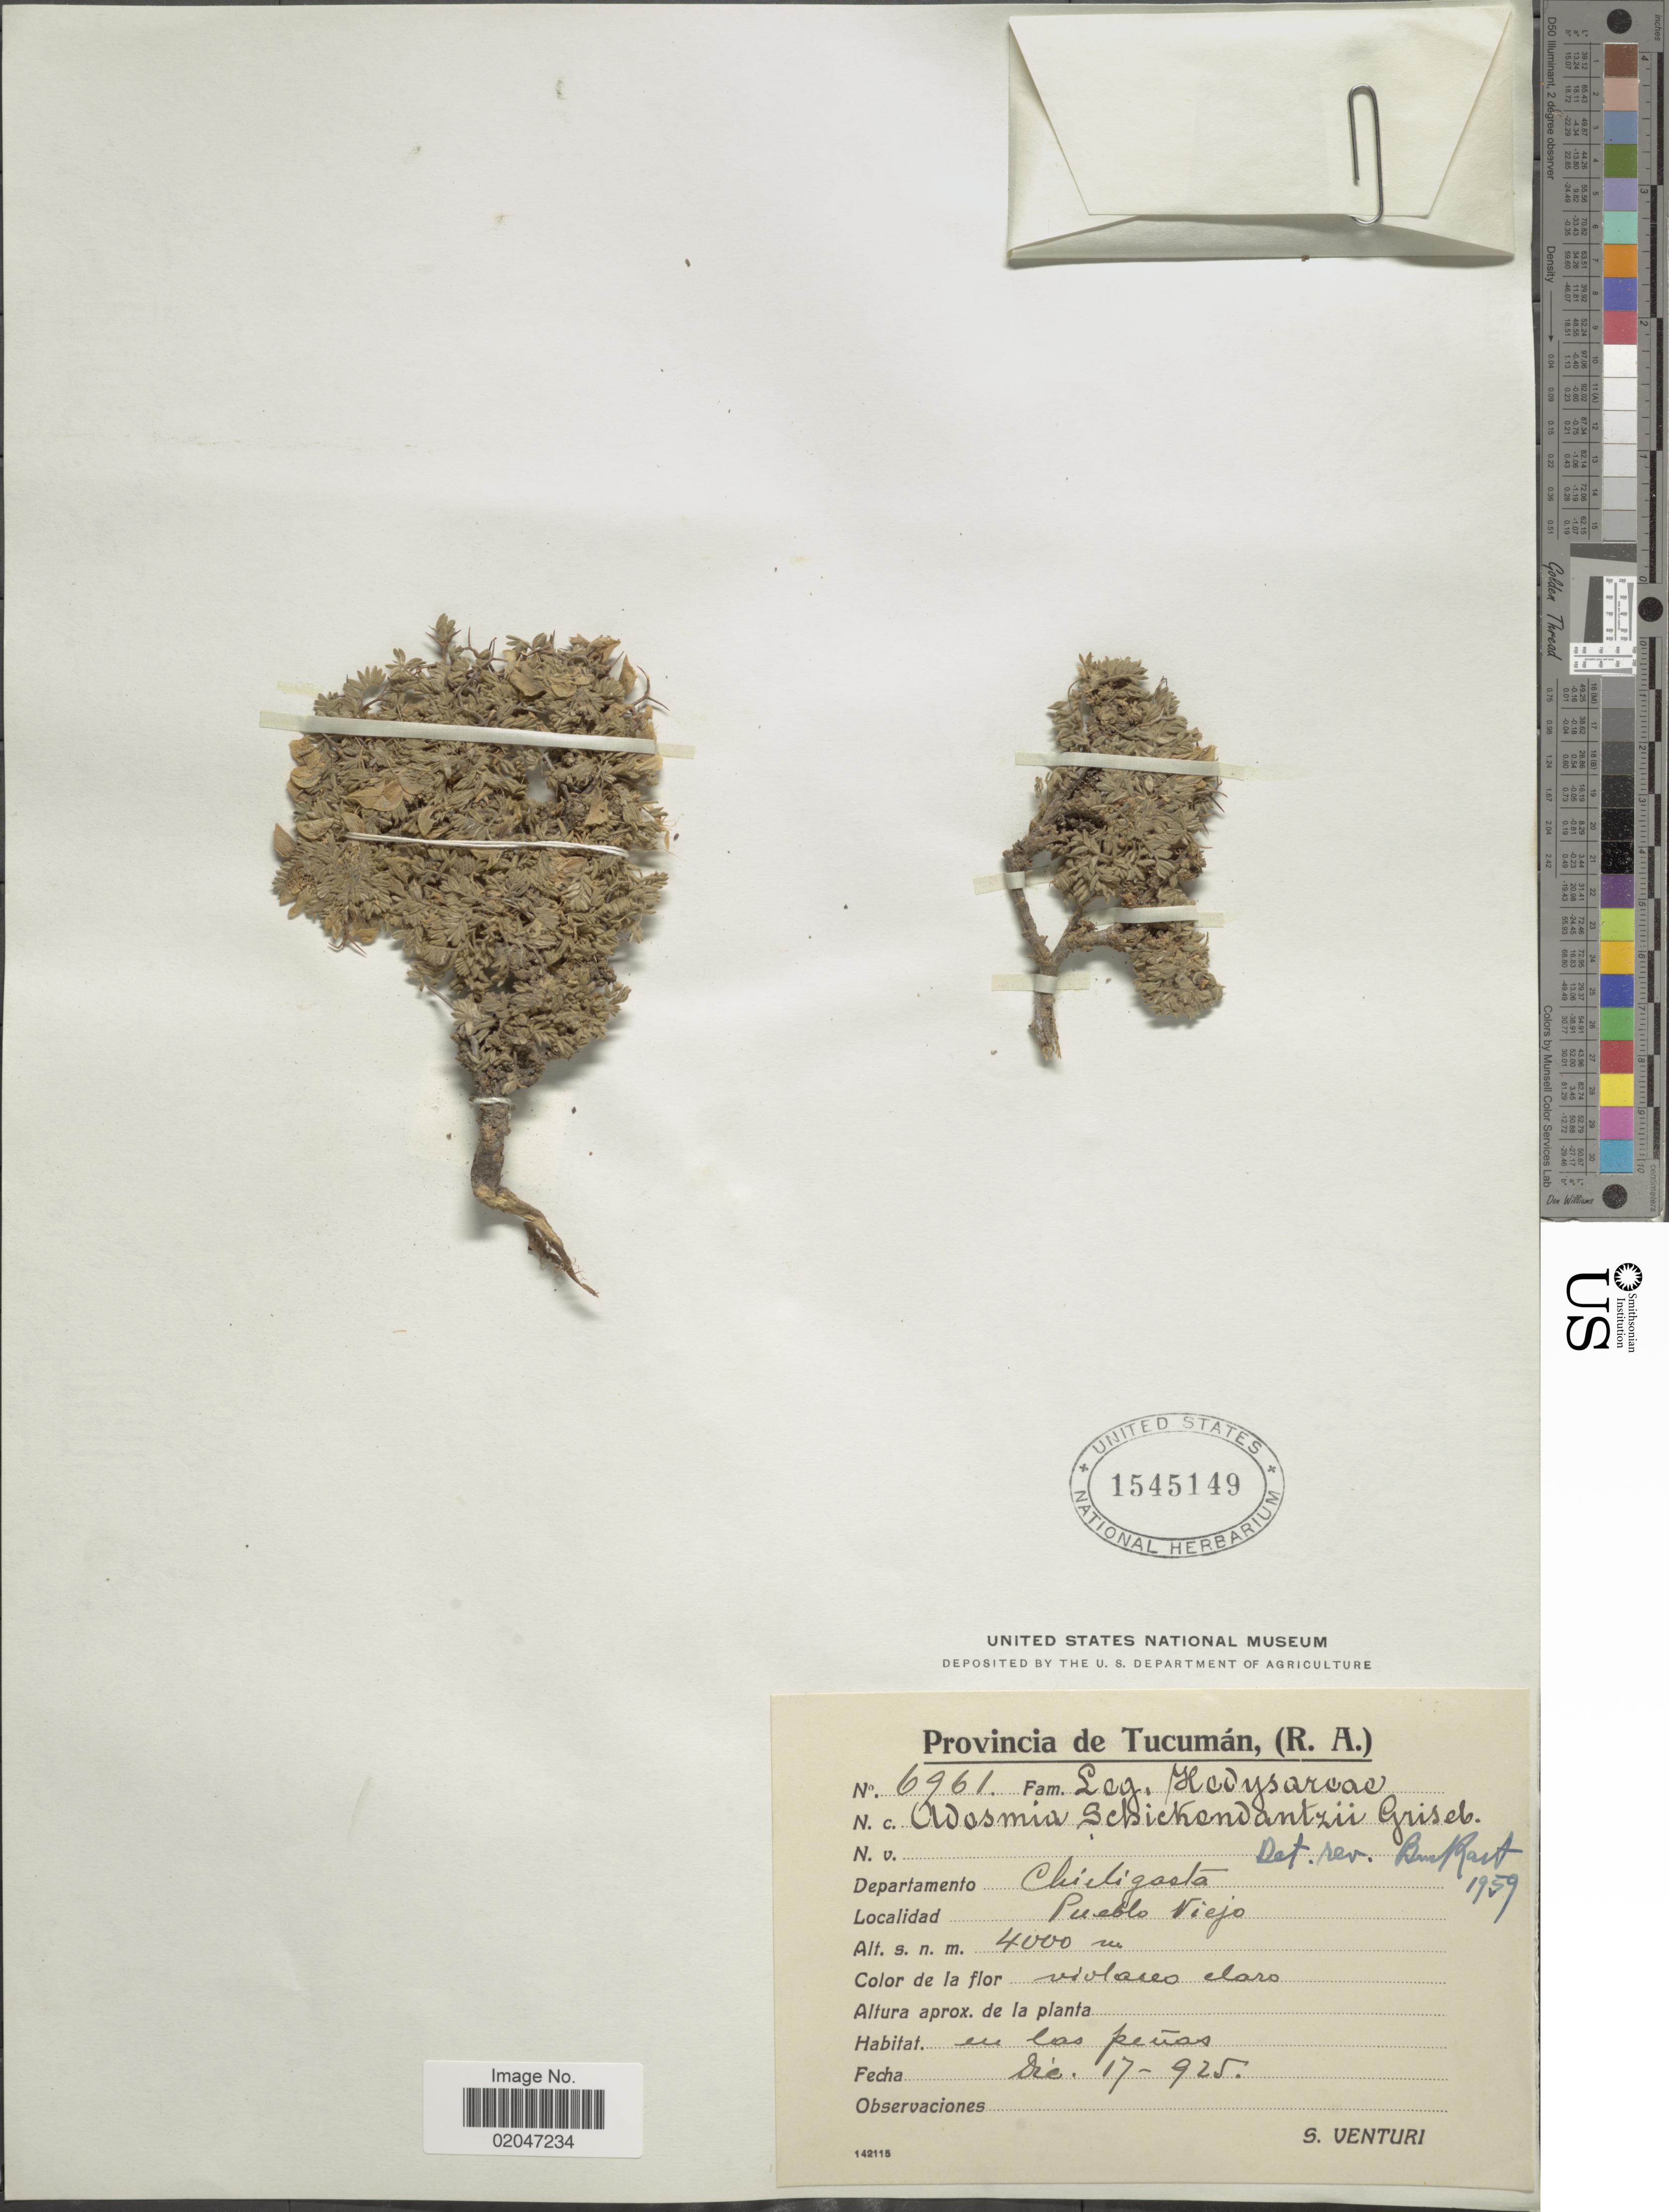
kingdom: Plantae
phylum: Tracheophyta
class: Magnoliopsida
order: Fabales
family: Fabaceae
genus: Adesmia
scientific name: Adesmia schickendantrii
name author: Griseb.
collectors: S. Venturi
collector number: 6961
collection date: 1925-12-17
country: Argentina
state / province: Tucuman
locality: (R.A.), Departamento Chichigasta, Pueblo Viejo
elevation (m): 4000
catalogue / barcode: US 1545149